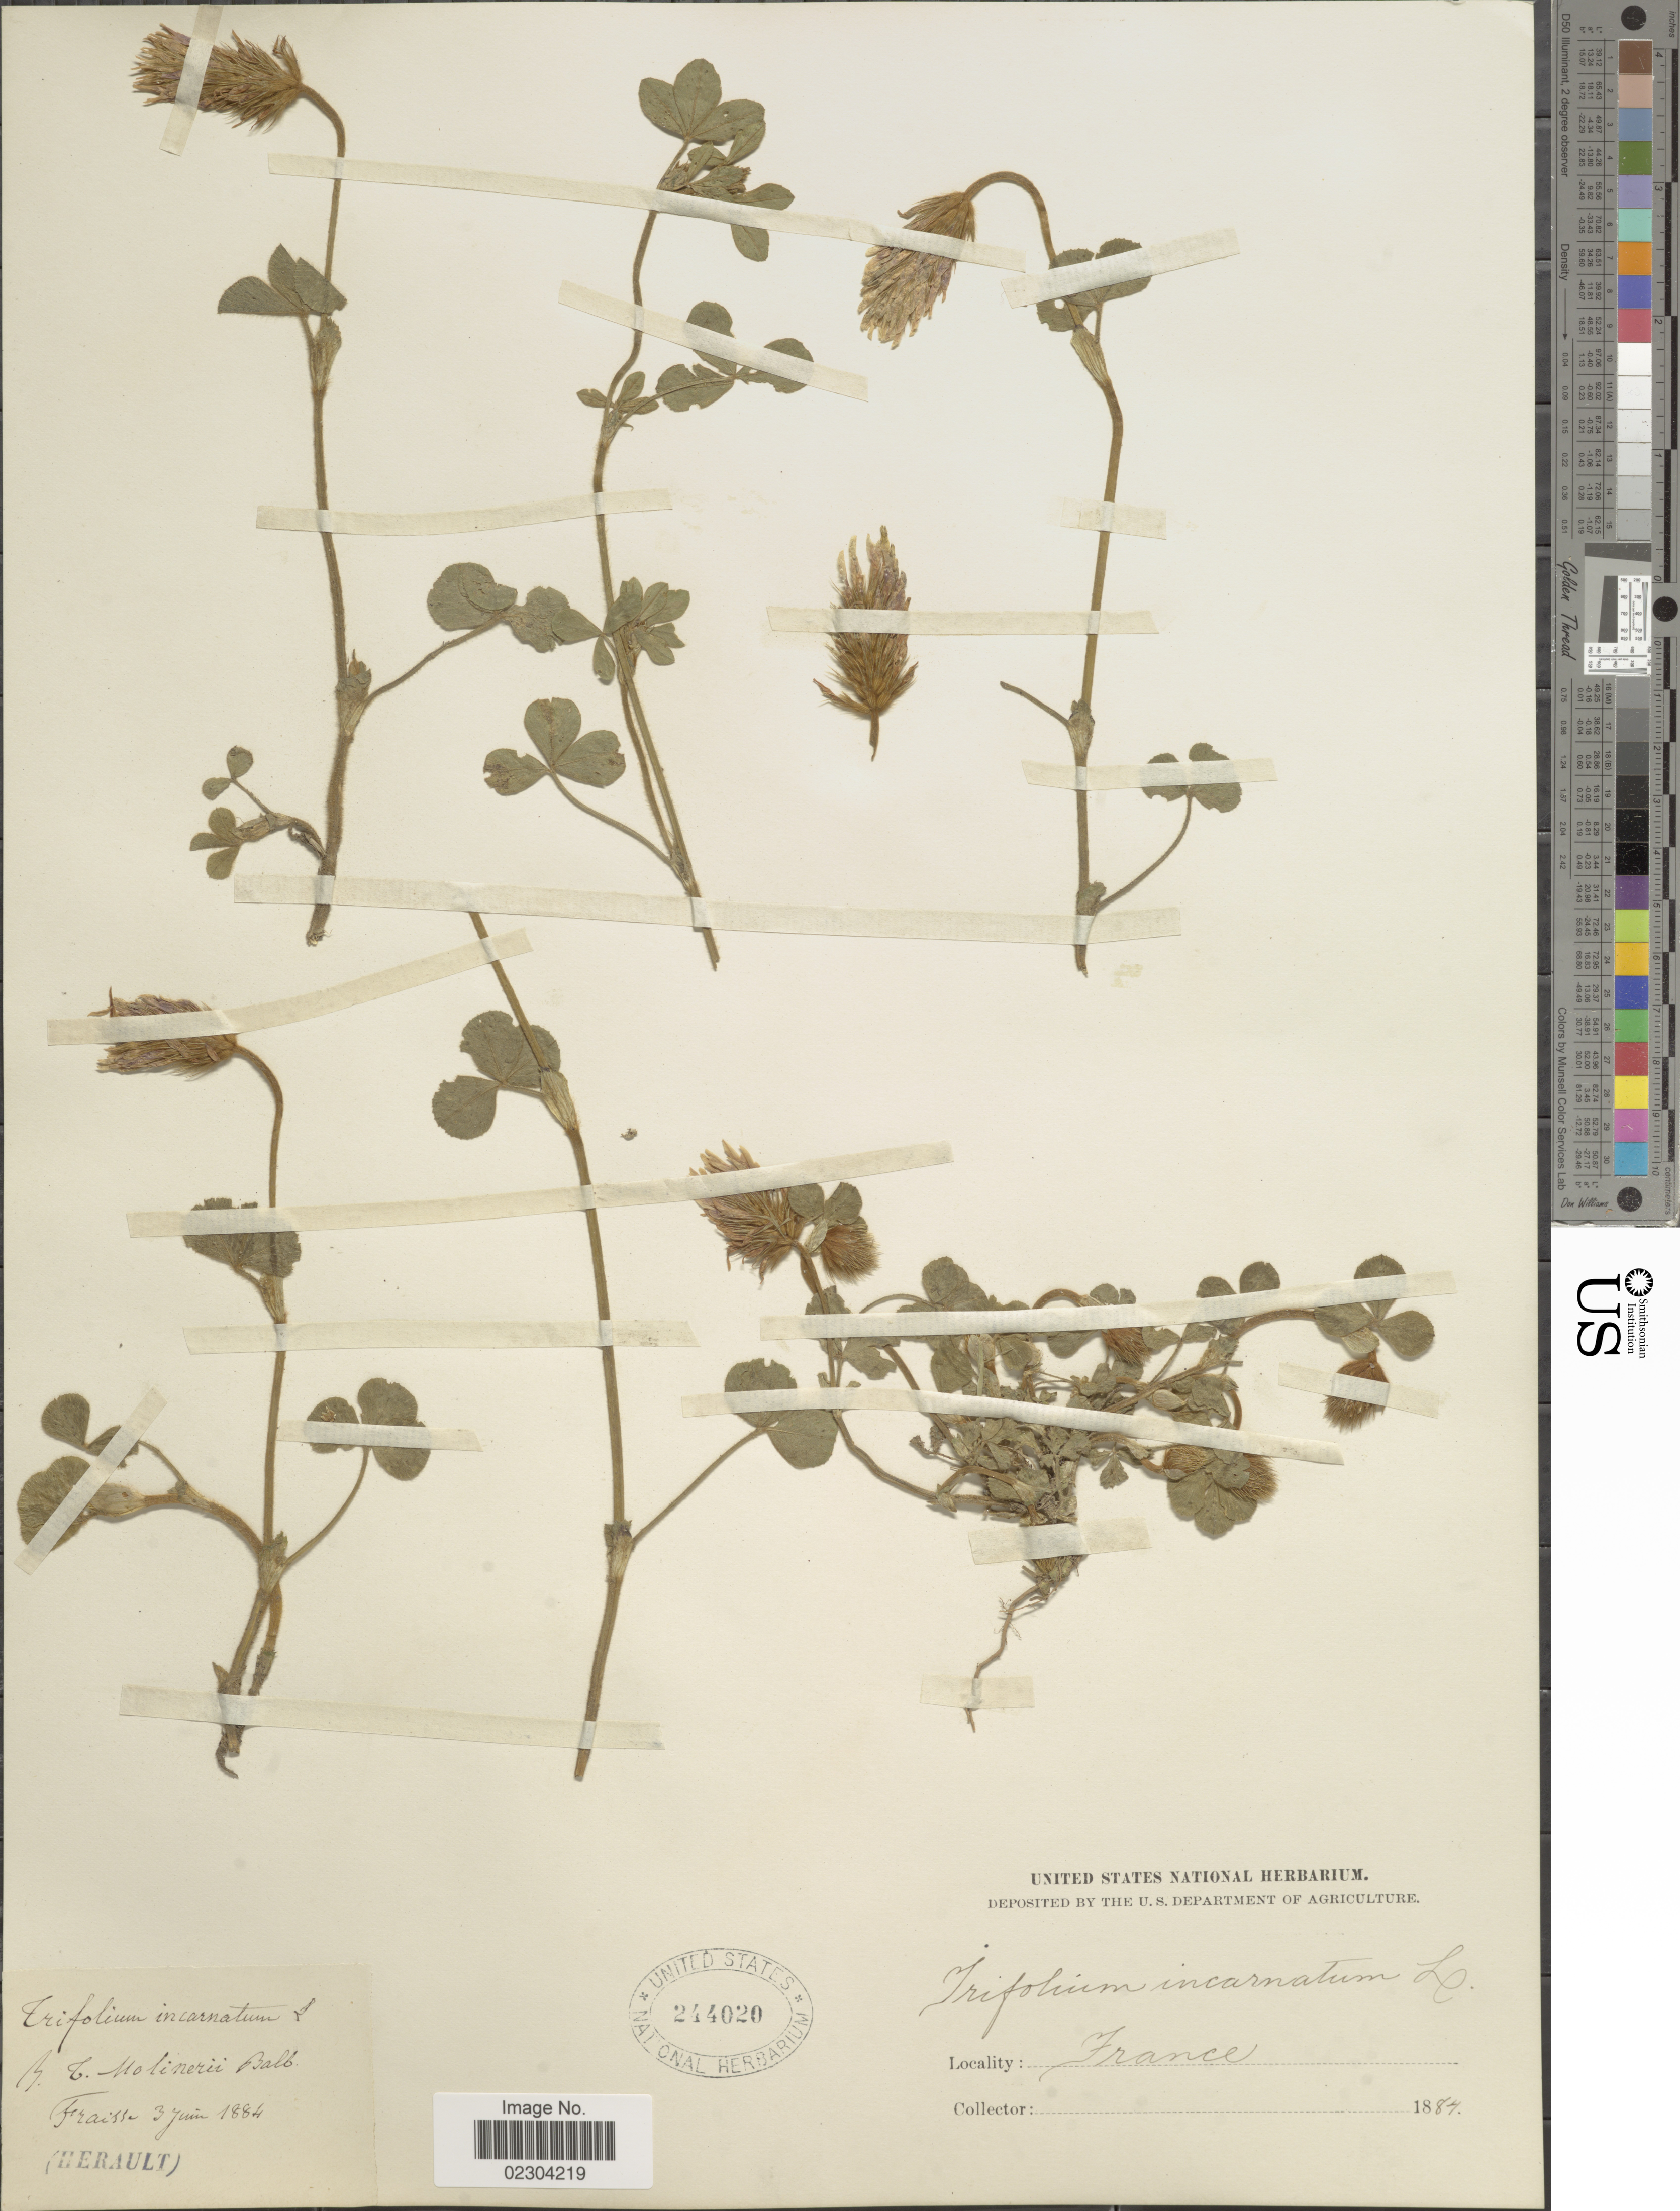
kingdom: Plantae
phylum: Tracheophyta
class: Magnoliopsida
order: Fabales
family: Fabaceae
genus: Trifolium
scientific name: Trifolium incarnatum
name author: L.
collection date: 1884-06-03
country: France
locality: Herault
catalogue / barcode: US 244020